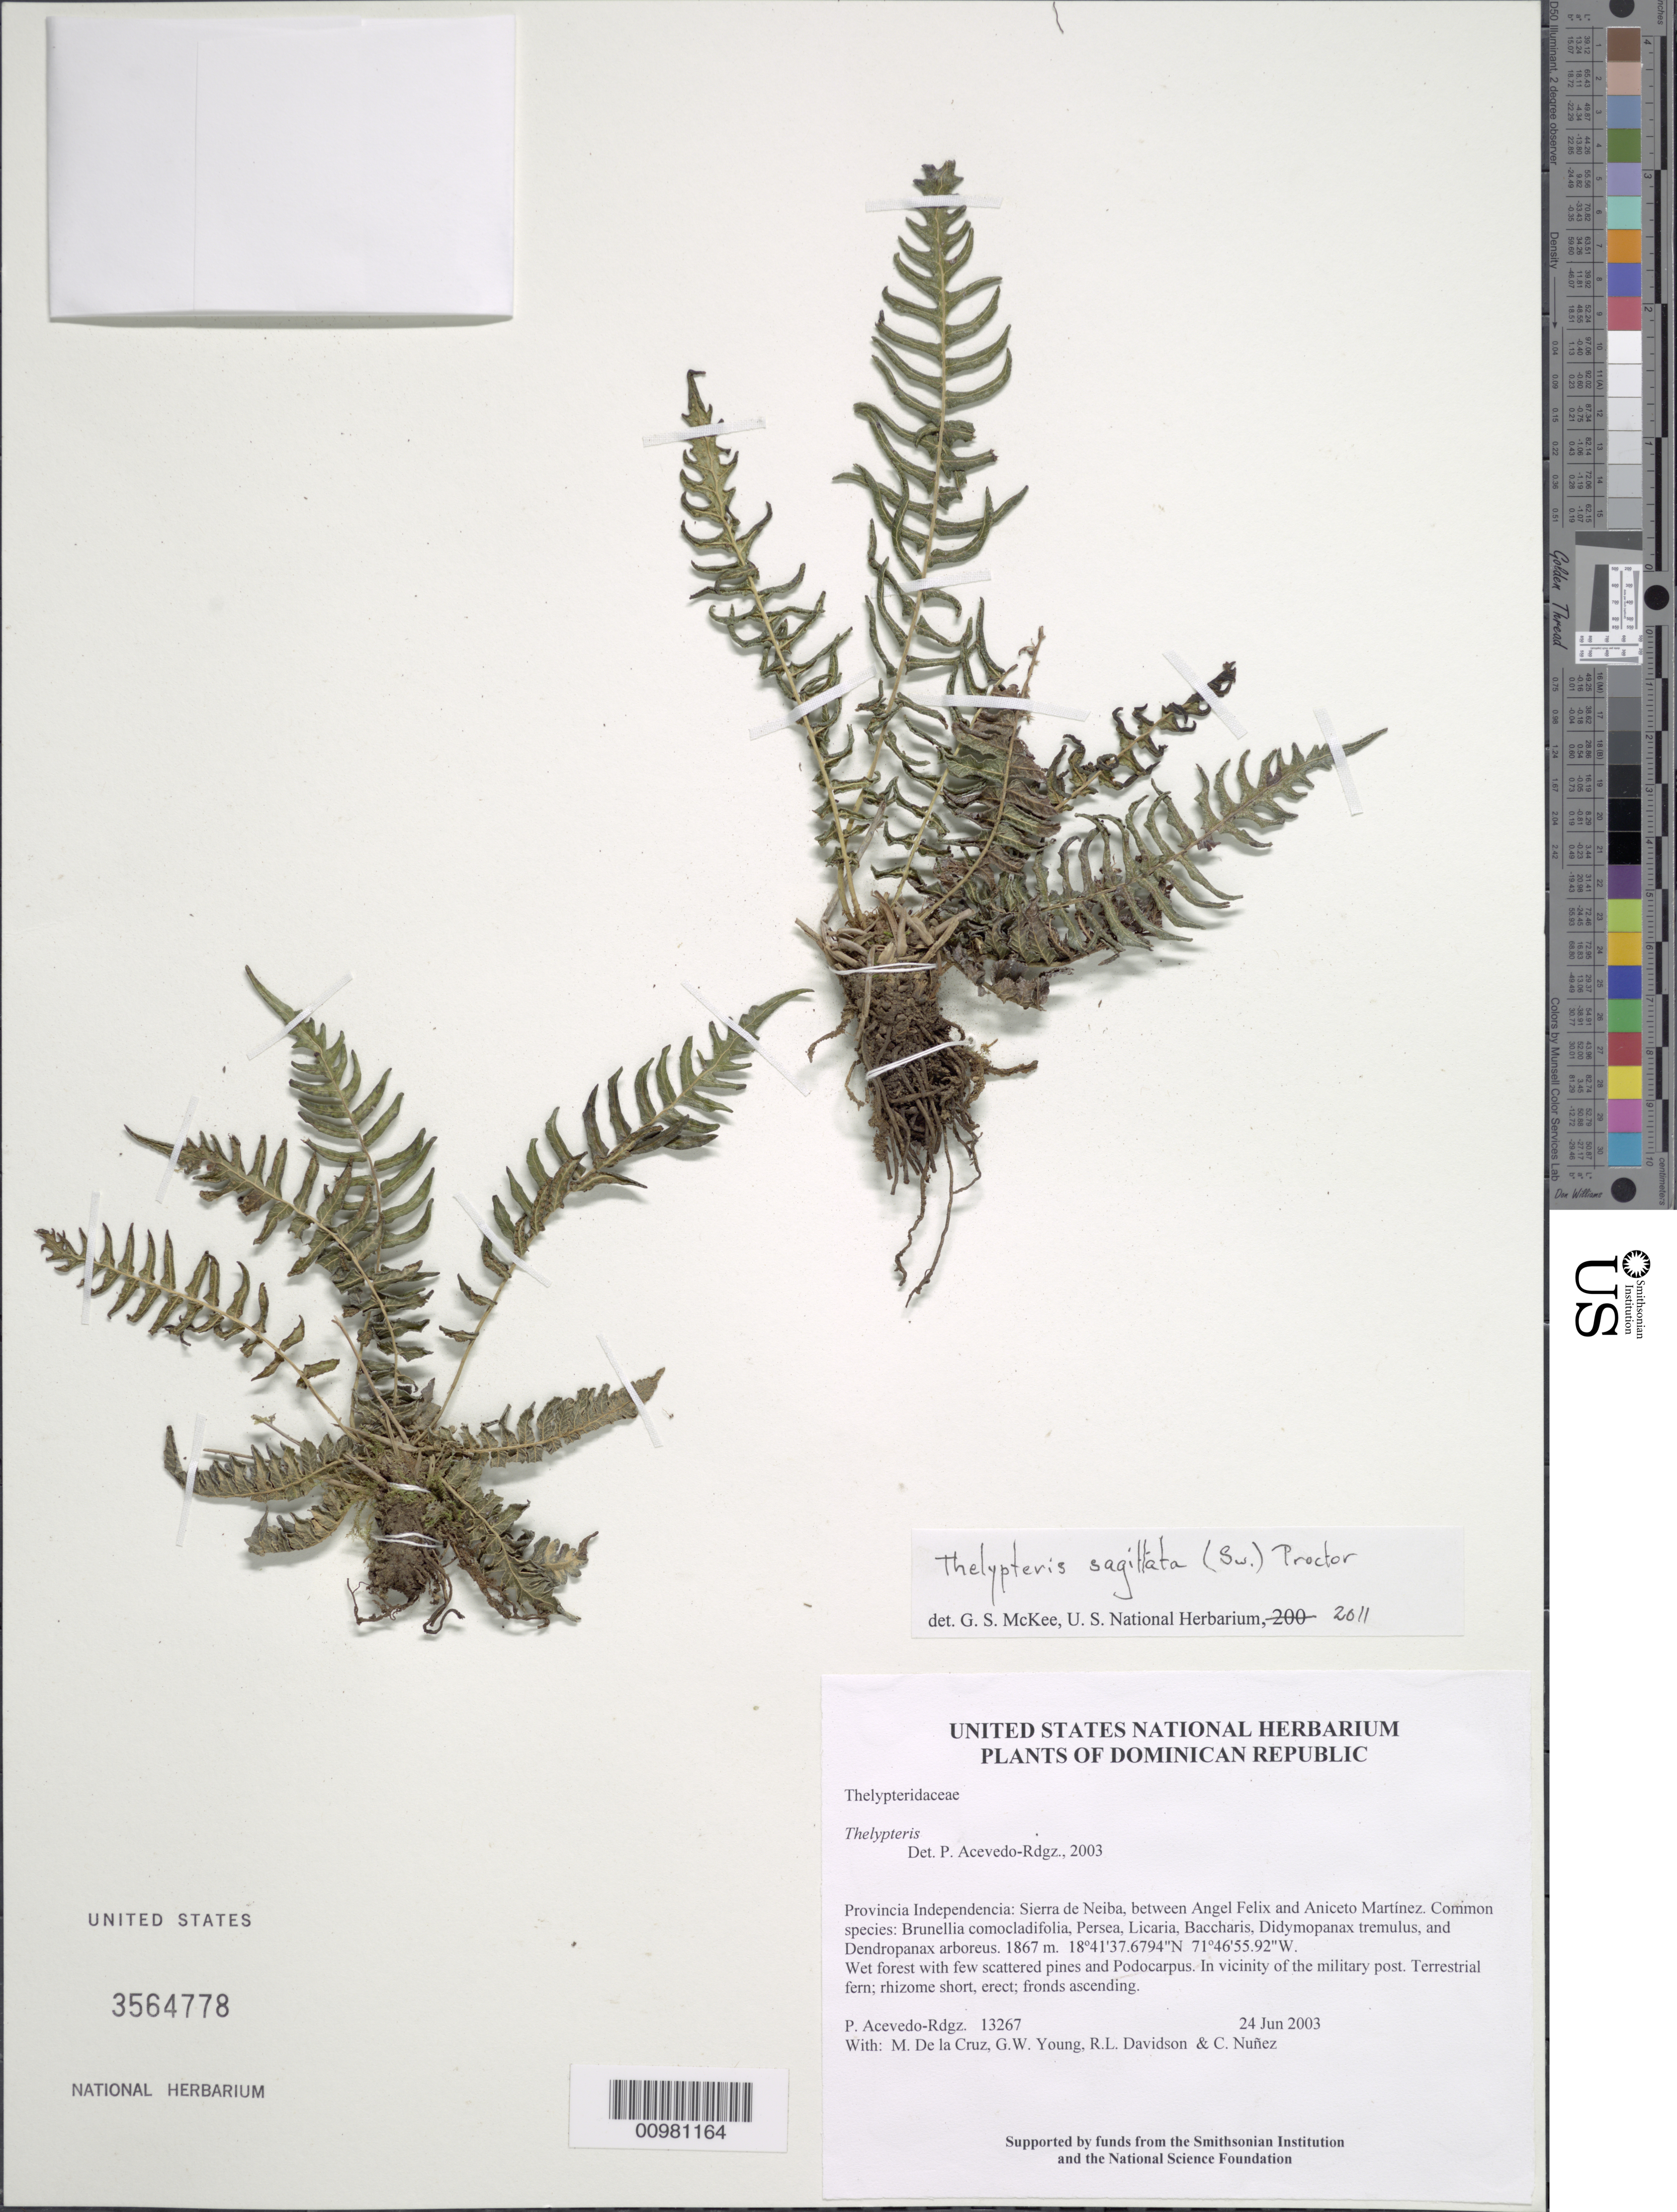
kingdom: Plantae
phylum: Tracheophyta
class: Polypodiopsida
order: Polypodiales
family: Thelypteridaceae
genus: Goniopteris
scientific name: Goniopteris sagittata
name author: (Sw.) Pic. Serm.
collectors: P. Acevedo-Rodr., M. de la Cruz, J. Rawlins, G. Young, R. Davidson & C. Nunez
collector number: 13267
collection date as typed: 24 Jun 2003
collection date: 2003-06-24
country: Dominican Republic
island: Hispaniola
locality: Provincia Independencia: Sierra de Neiba, between Angel Felix and Aniceto Martínez. Common species: Brunellia comocladifolia, Persea, Licaria, Baccharis, Didymopanax tremulus, and Dendropanax arboreus.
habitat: Wet forest with few scattered pines and Podocarpus. In vicinity of the military post.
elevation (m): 1867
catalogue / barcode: US 3564778